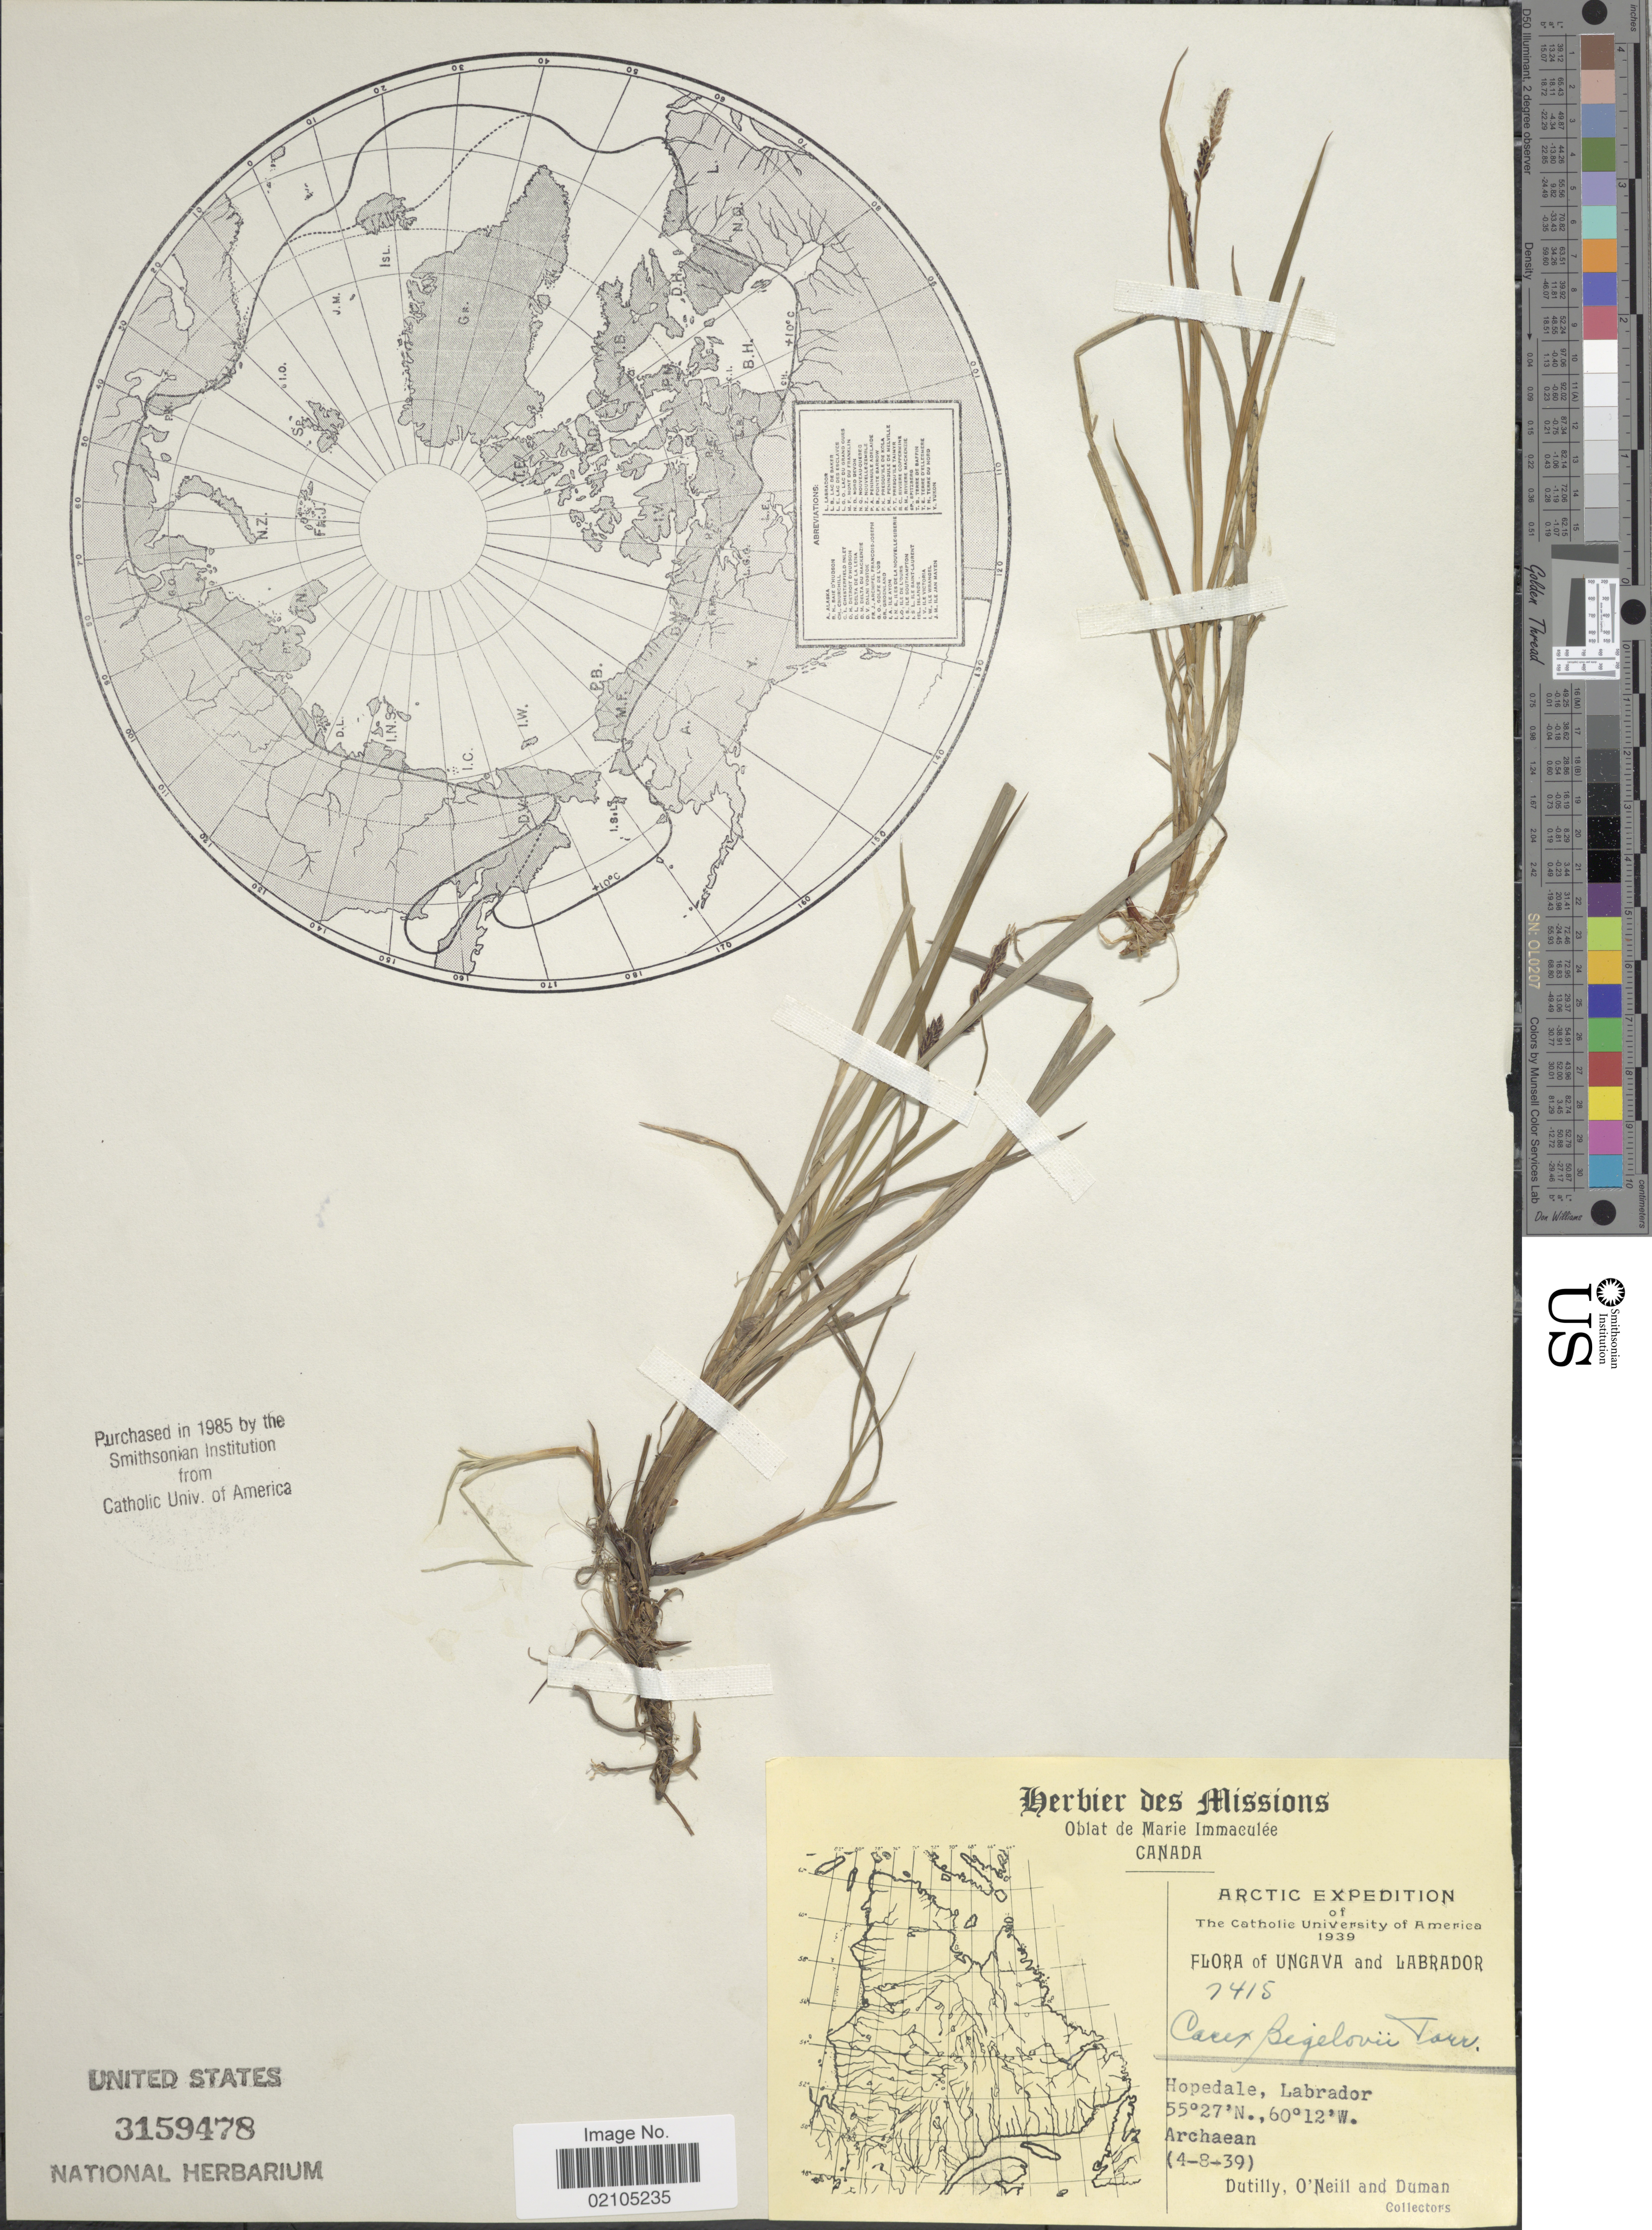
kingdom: Plantae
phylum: Tracheophyta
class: Liliopsida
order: Poales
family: Cyperaceae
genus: Carex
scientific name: Carex bigelowii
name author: Torr. ex Schwein.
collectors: -. Dutilly, -. O'Neill & -. Duman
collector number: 7415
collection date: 1939-08-04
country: Canada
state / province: Newfoundland and Labrador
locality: Arctic, Hopedale, Labrador. Archaean.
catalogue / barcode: US 3159478